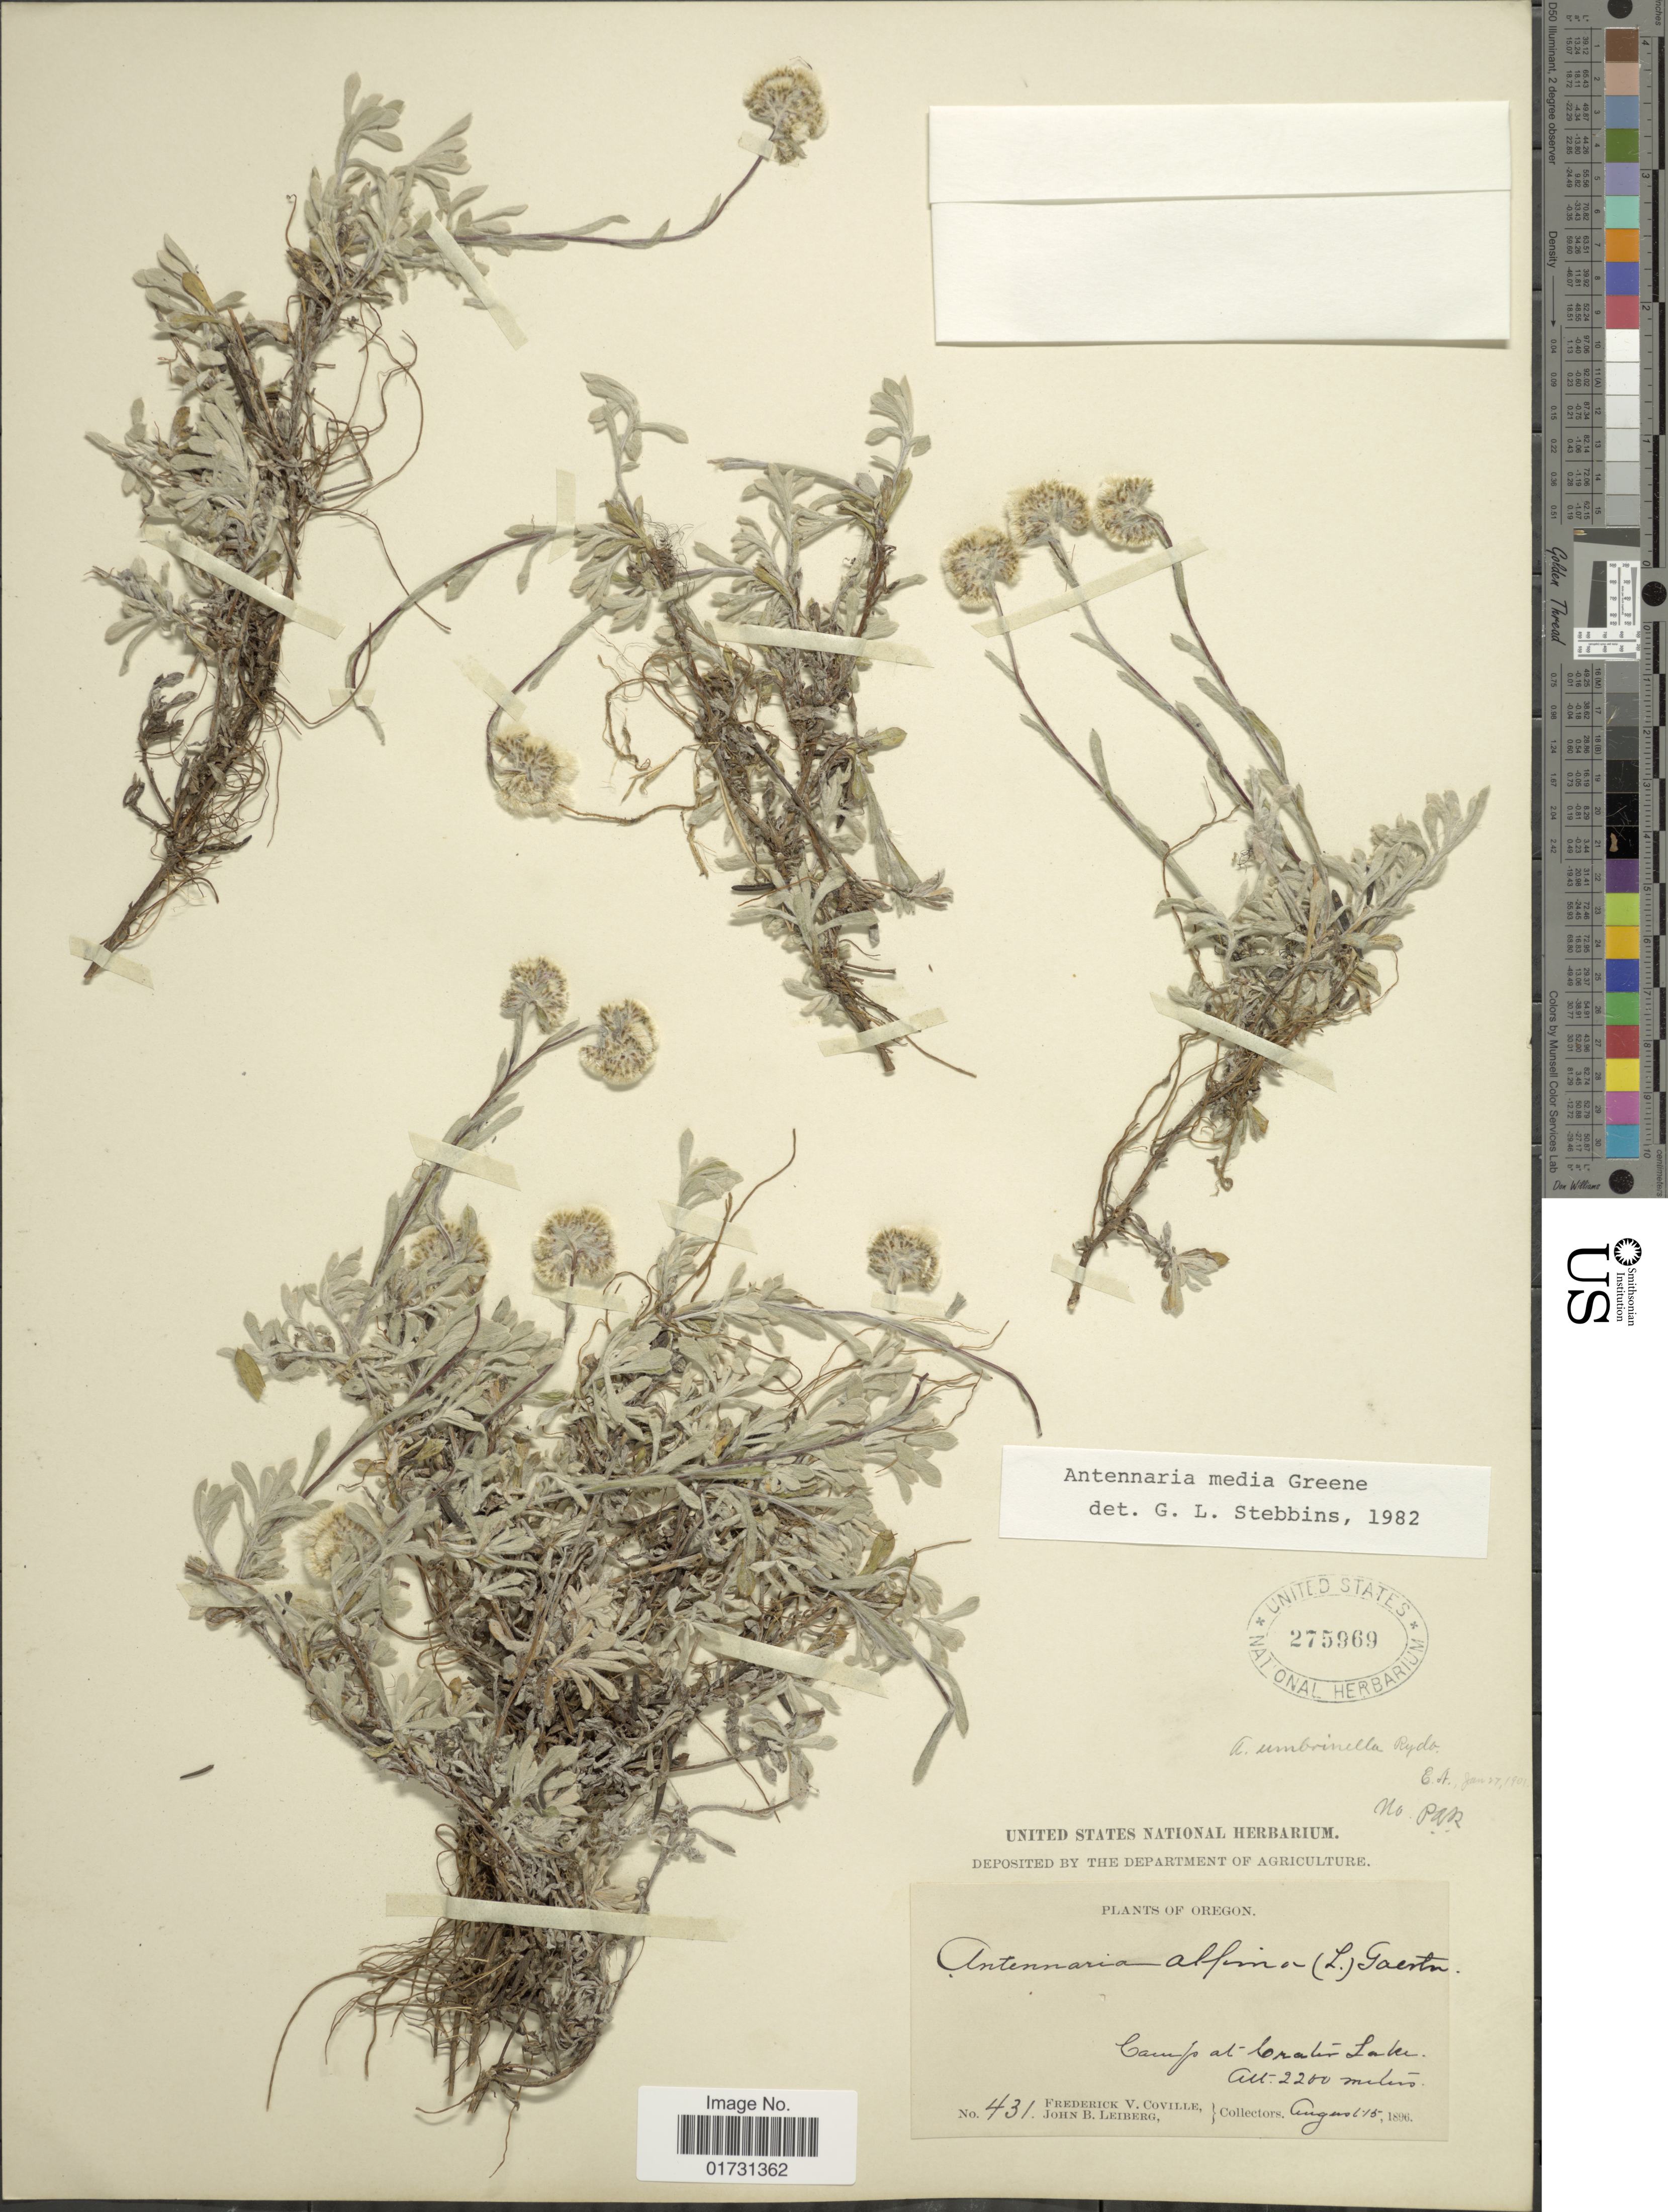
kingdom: Plantae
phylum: Tracheophyta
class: Magnoliopsida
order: Asterales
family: Asteraceae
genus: Antennaria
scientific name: Antennaria media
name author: Greene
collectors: F. V. Coville & J. B. Leiberg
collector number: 431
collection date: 1896-08-06/1896-08-15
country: United States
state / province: Oregon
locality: Camp at Crater Lake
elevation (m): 2200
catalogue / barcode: US 275969